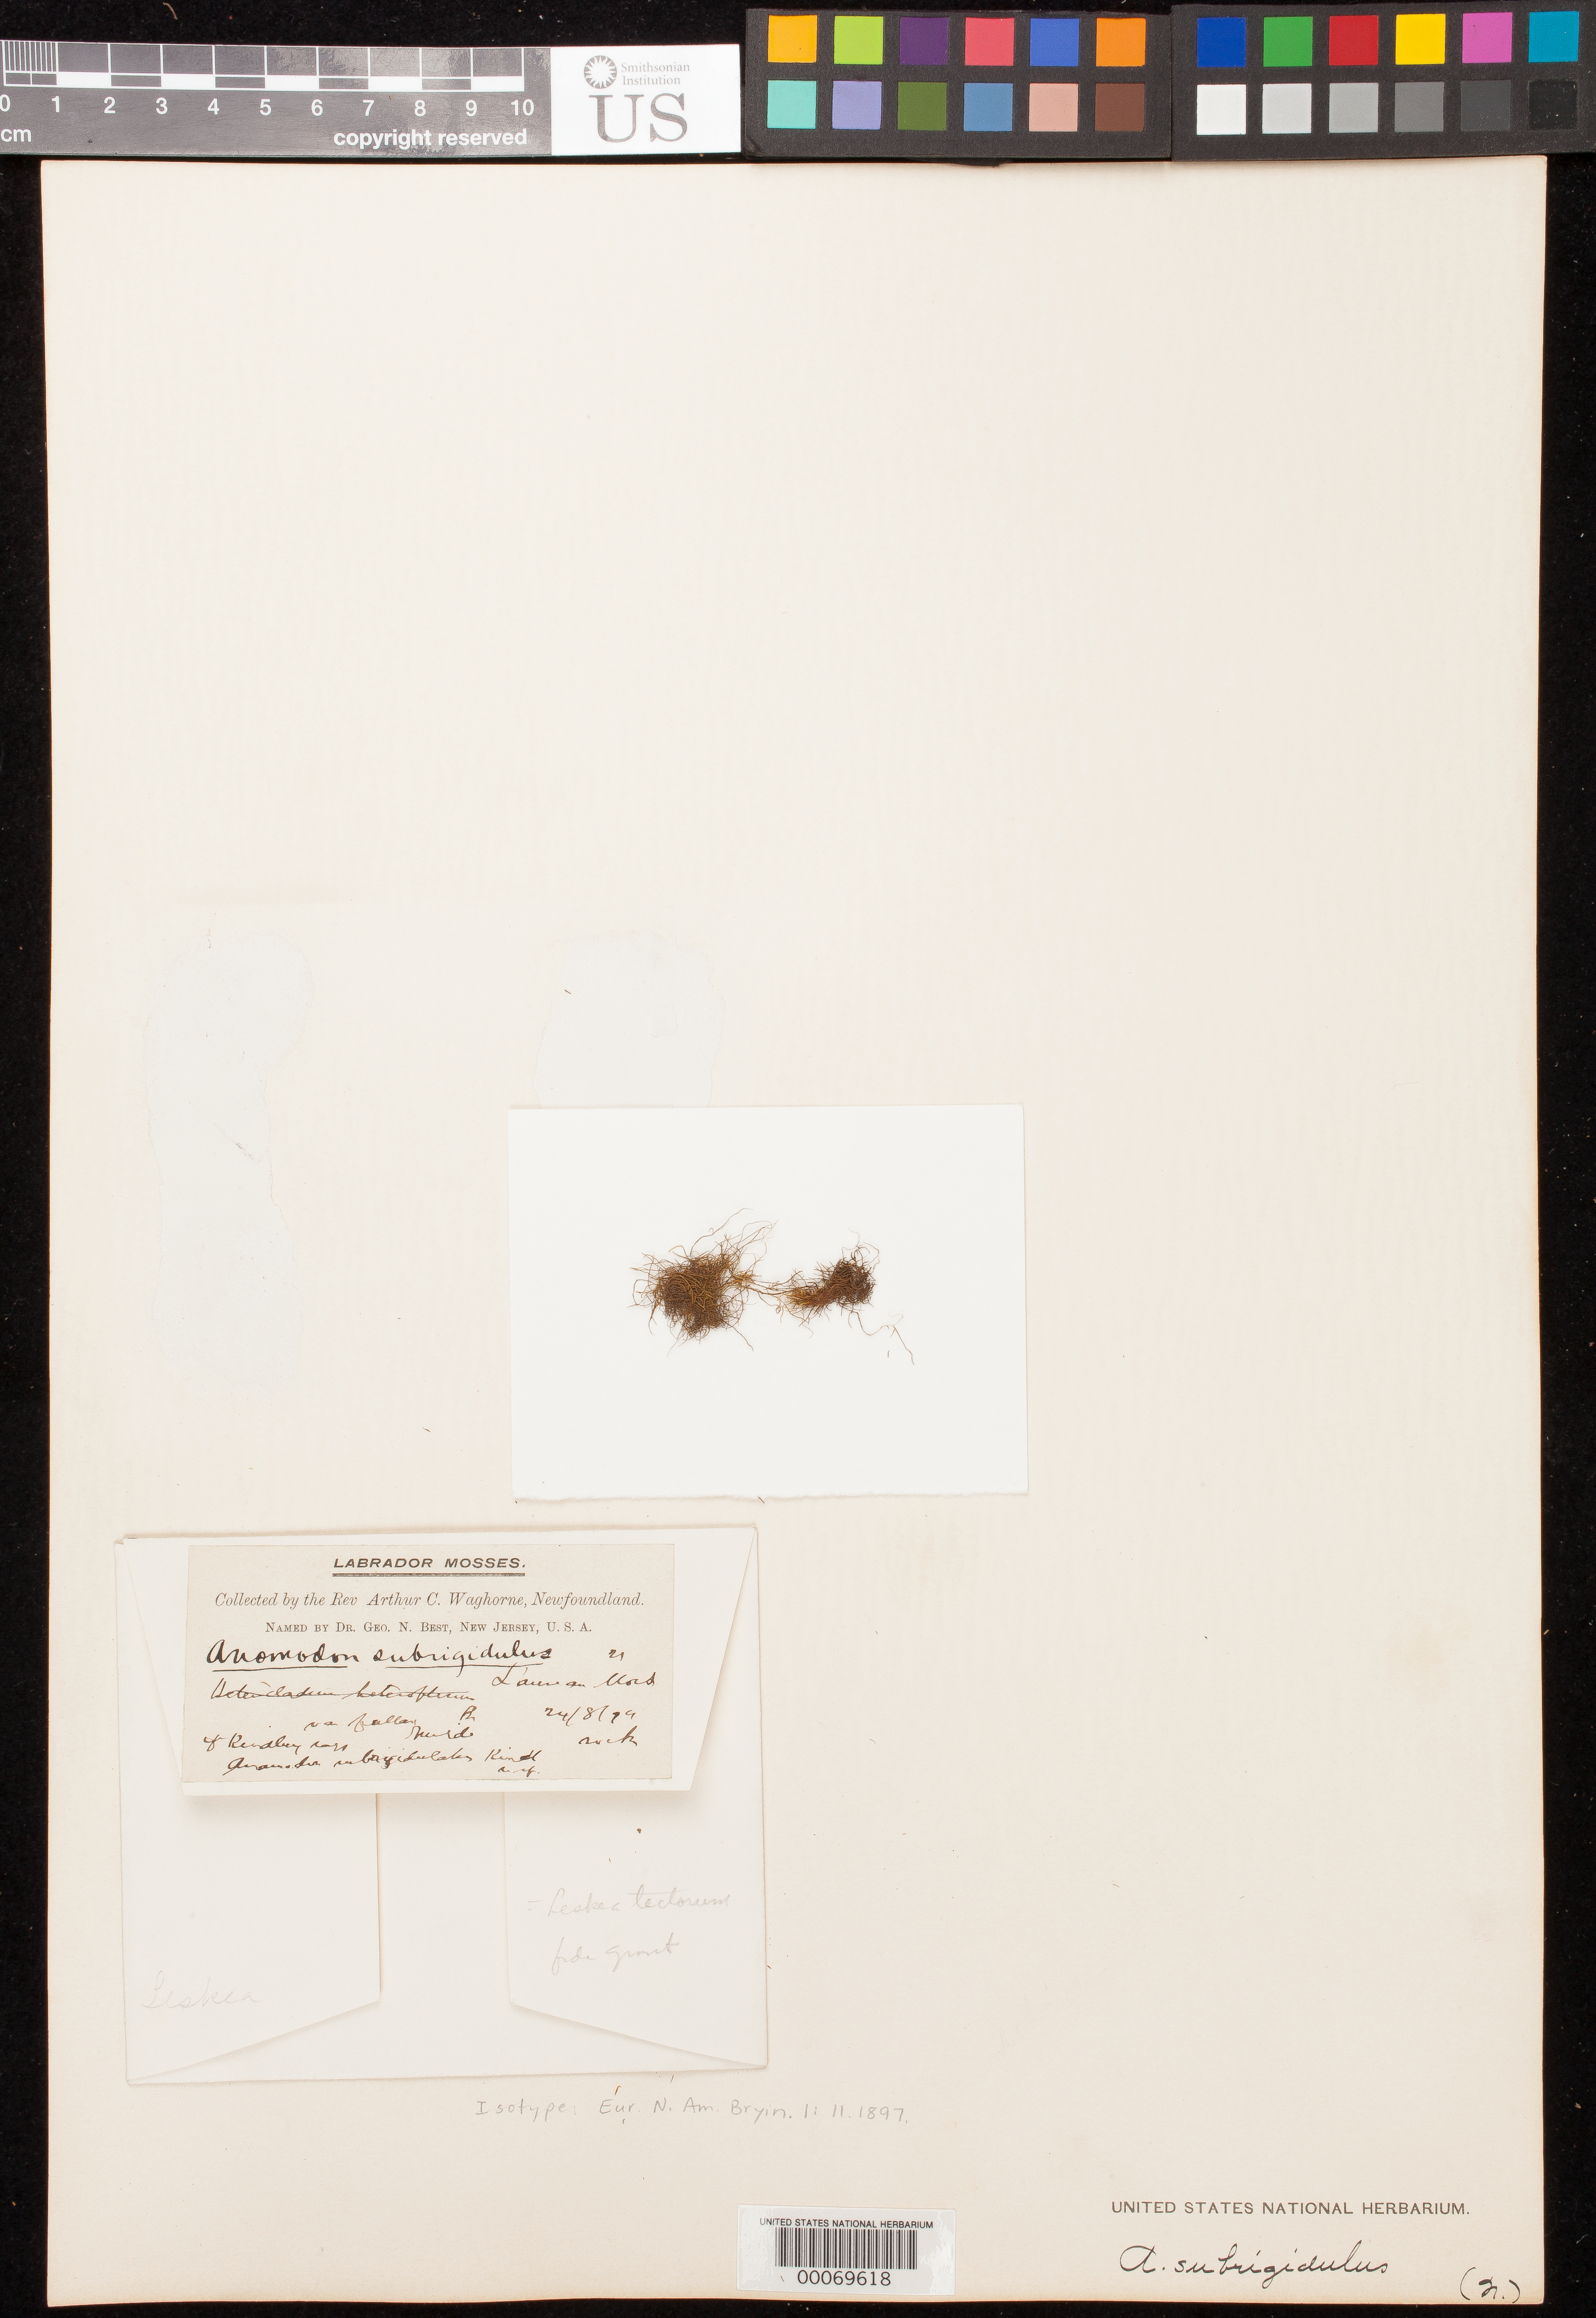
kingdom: Plantae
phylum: Bryophyta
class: Bryopsida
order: Hypnales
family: Anomodontaceae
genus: Anomodon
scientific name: Anomodon subrigidulus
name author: Kindb.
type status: Isotype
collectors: A. Waghorne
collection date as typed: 24 Aug 1899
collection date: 1899-08-24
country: Canada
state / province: Newfoundland and Labrador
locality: Labrador.